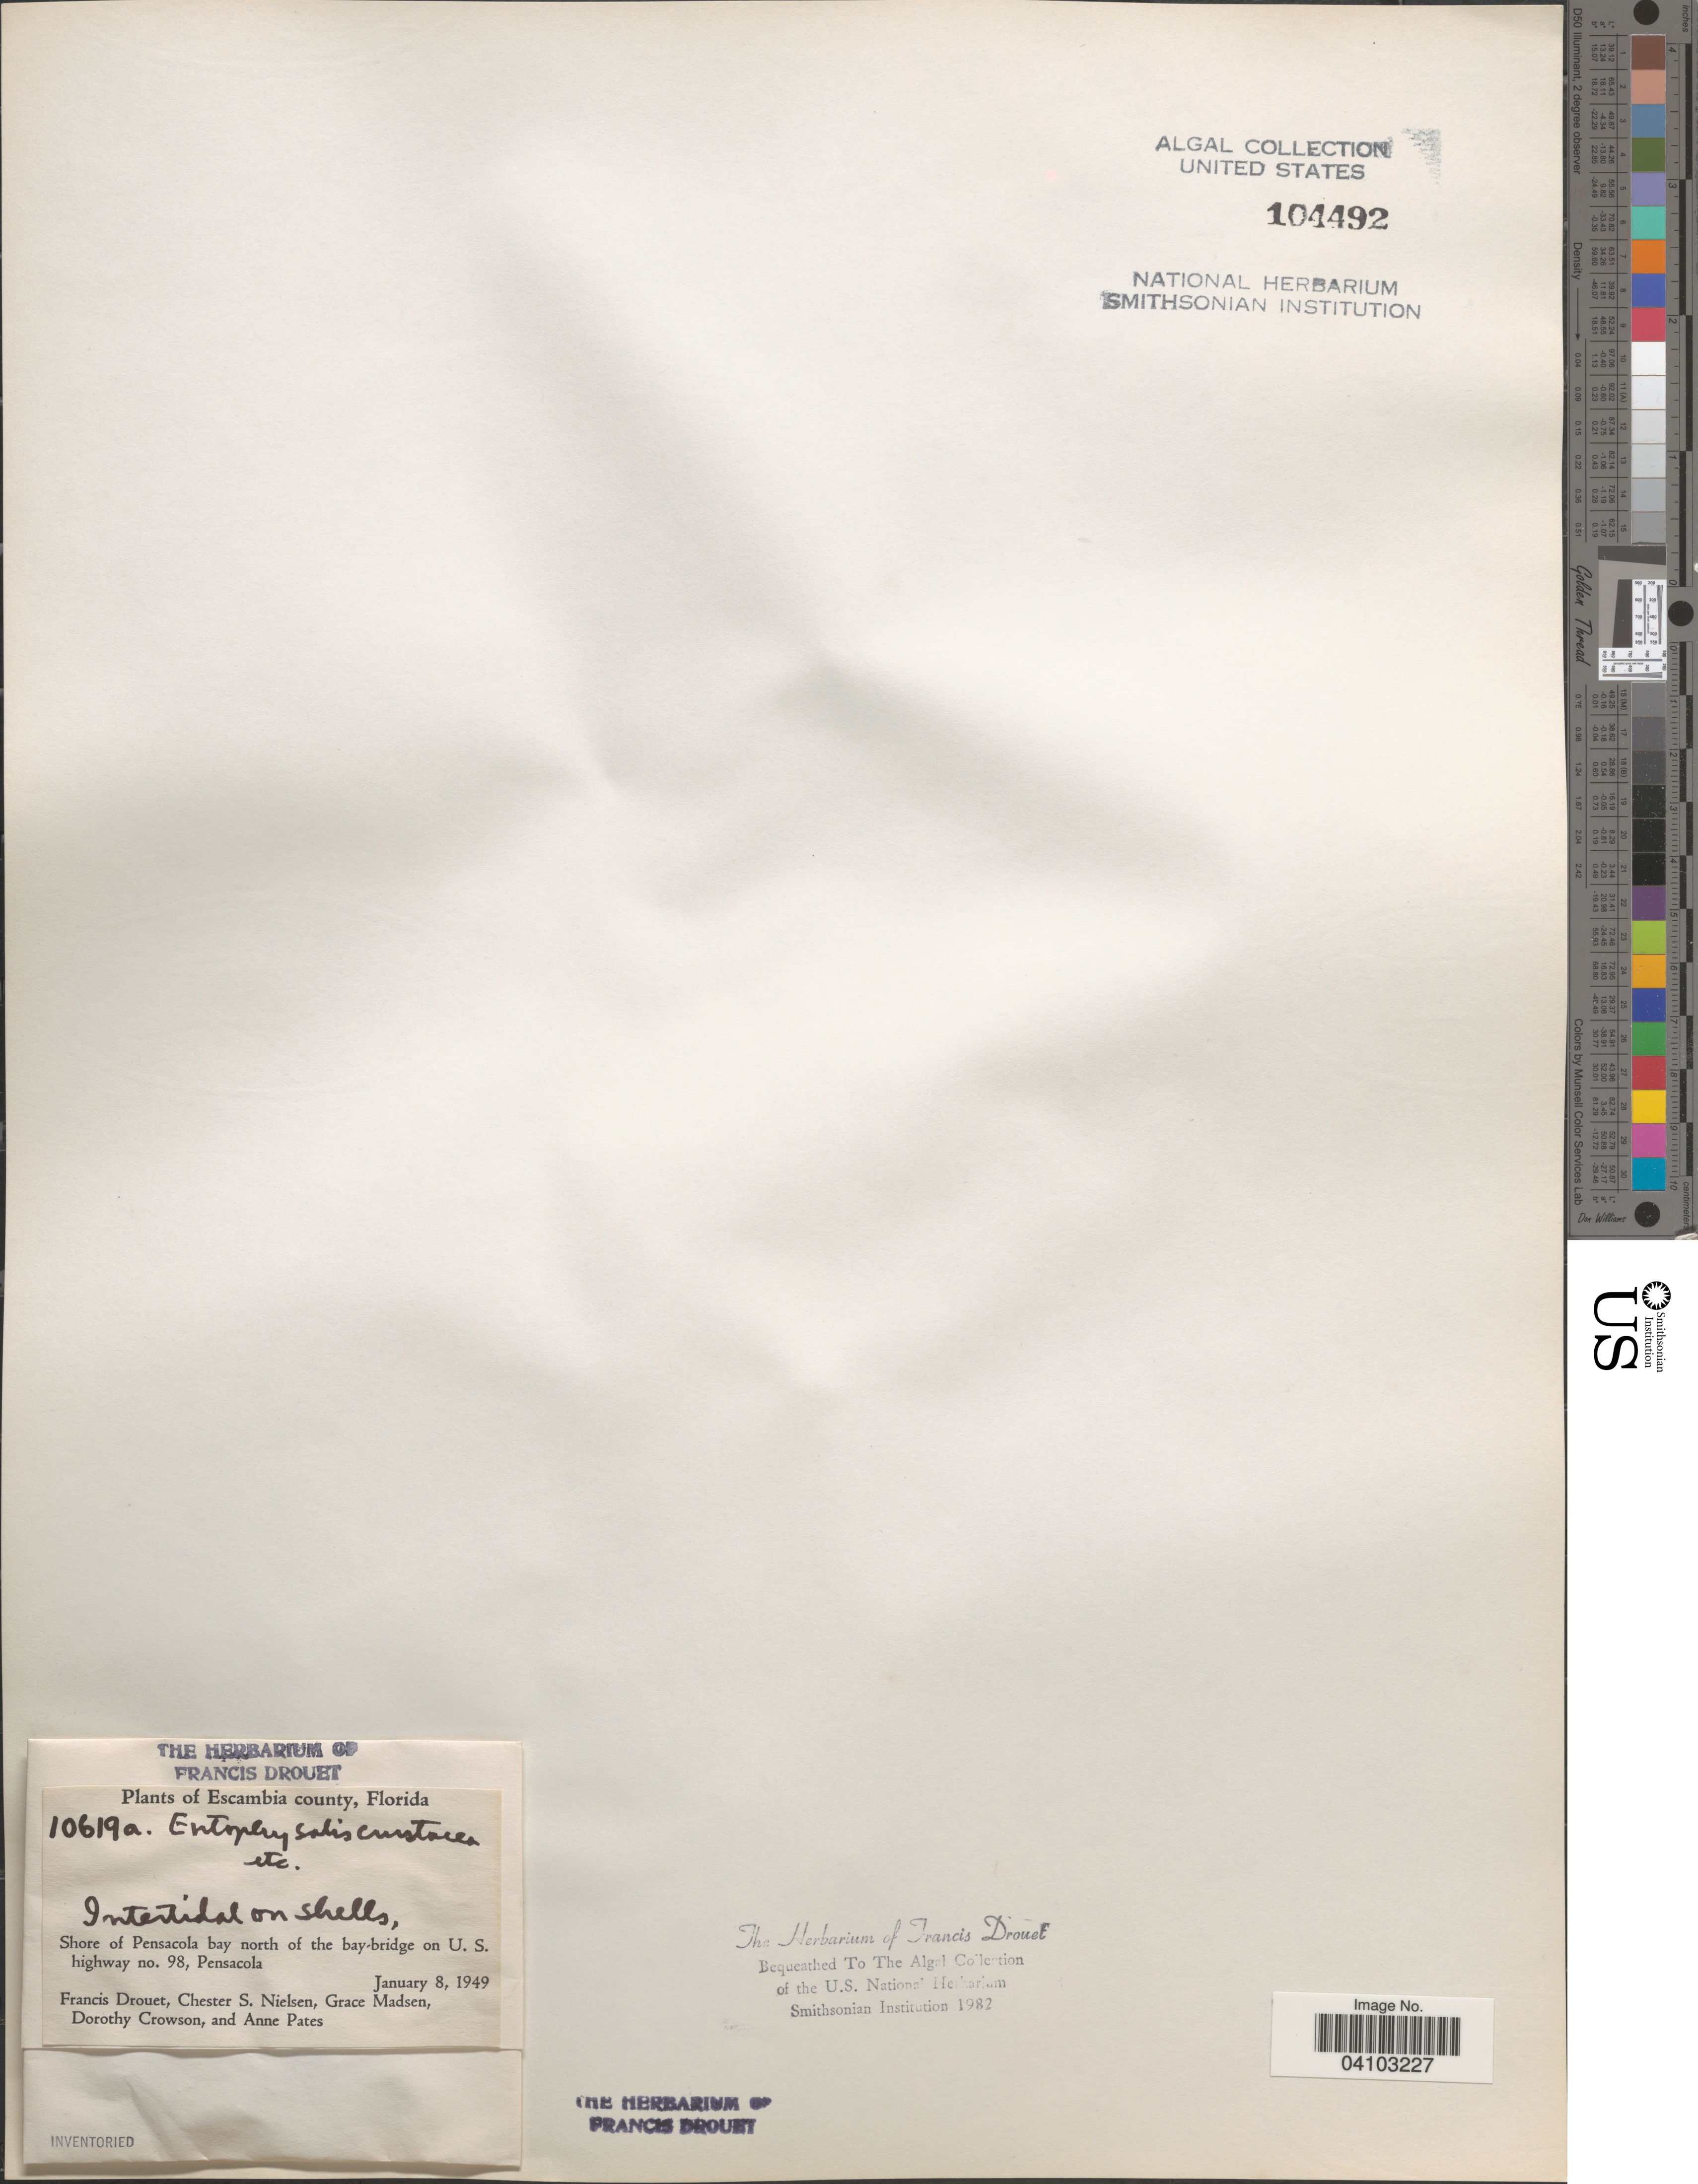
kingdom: Bacteria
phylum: Cyanobacteria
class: Cyanobacteriia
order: Cyanobacteriales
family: Chroococcaceae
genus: Entophysalis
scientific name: Entophysalis crustacea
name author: (J. Agardh) F.E. Drouet & W.A. Daily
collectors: F. E. Drouet, C. S. Nielsen, G. Madsen, D. Crowson & et al.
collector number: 10619a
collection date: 1949-01-08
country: United States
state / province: Florida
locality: Escambia county. Intertidal on shells, Shore of Pensacola bay north of the bay-bridge on U. S. highway no. 98, Pensacola.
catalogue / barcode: US 104492